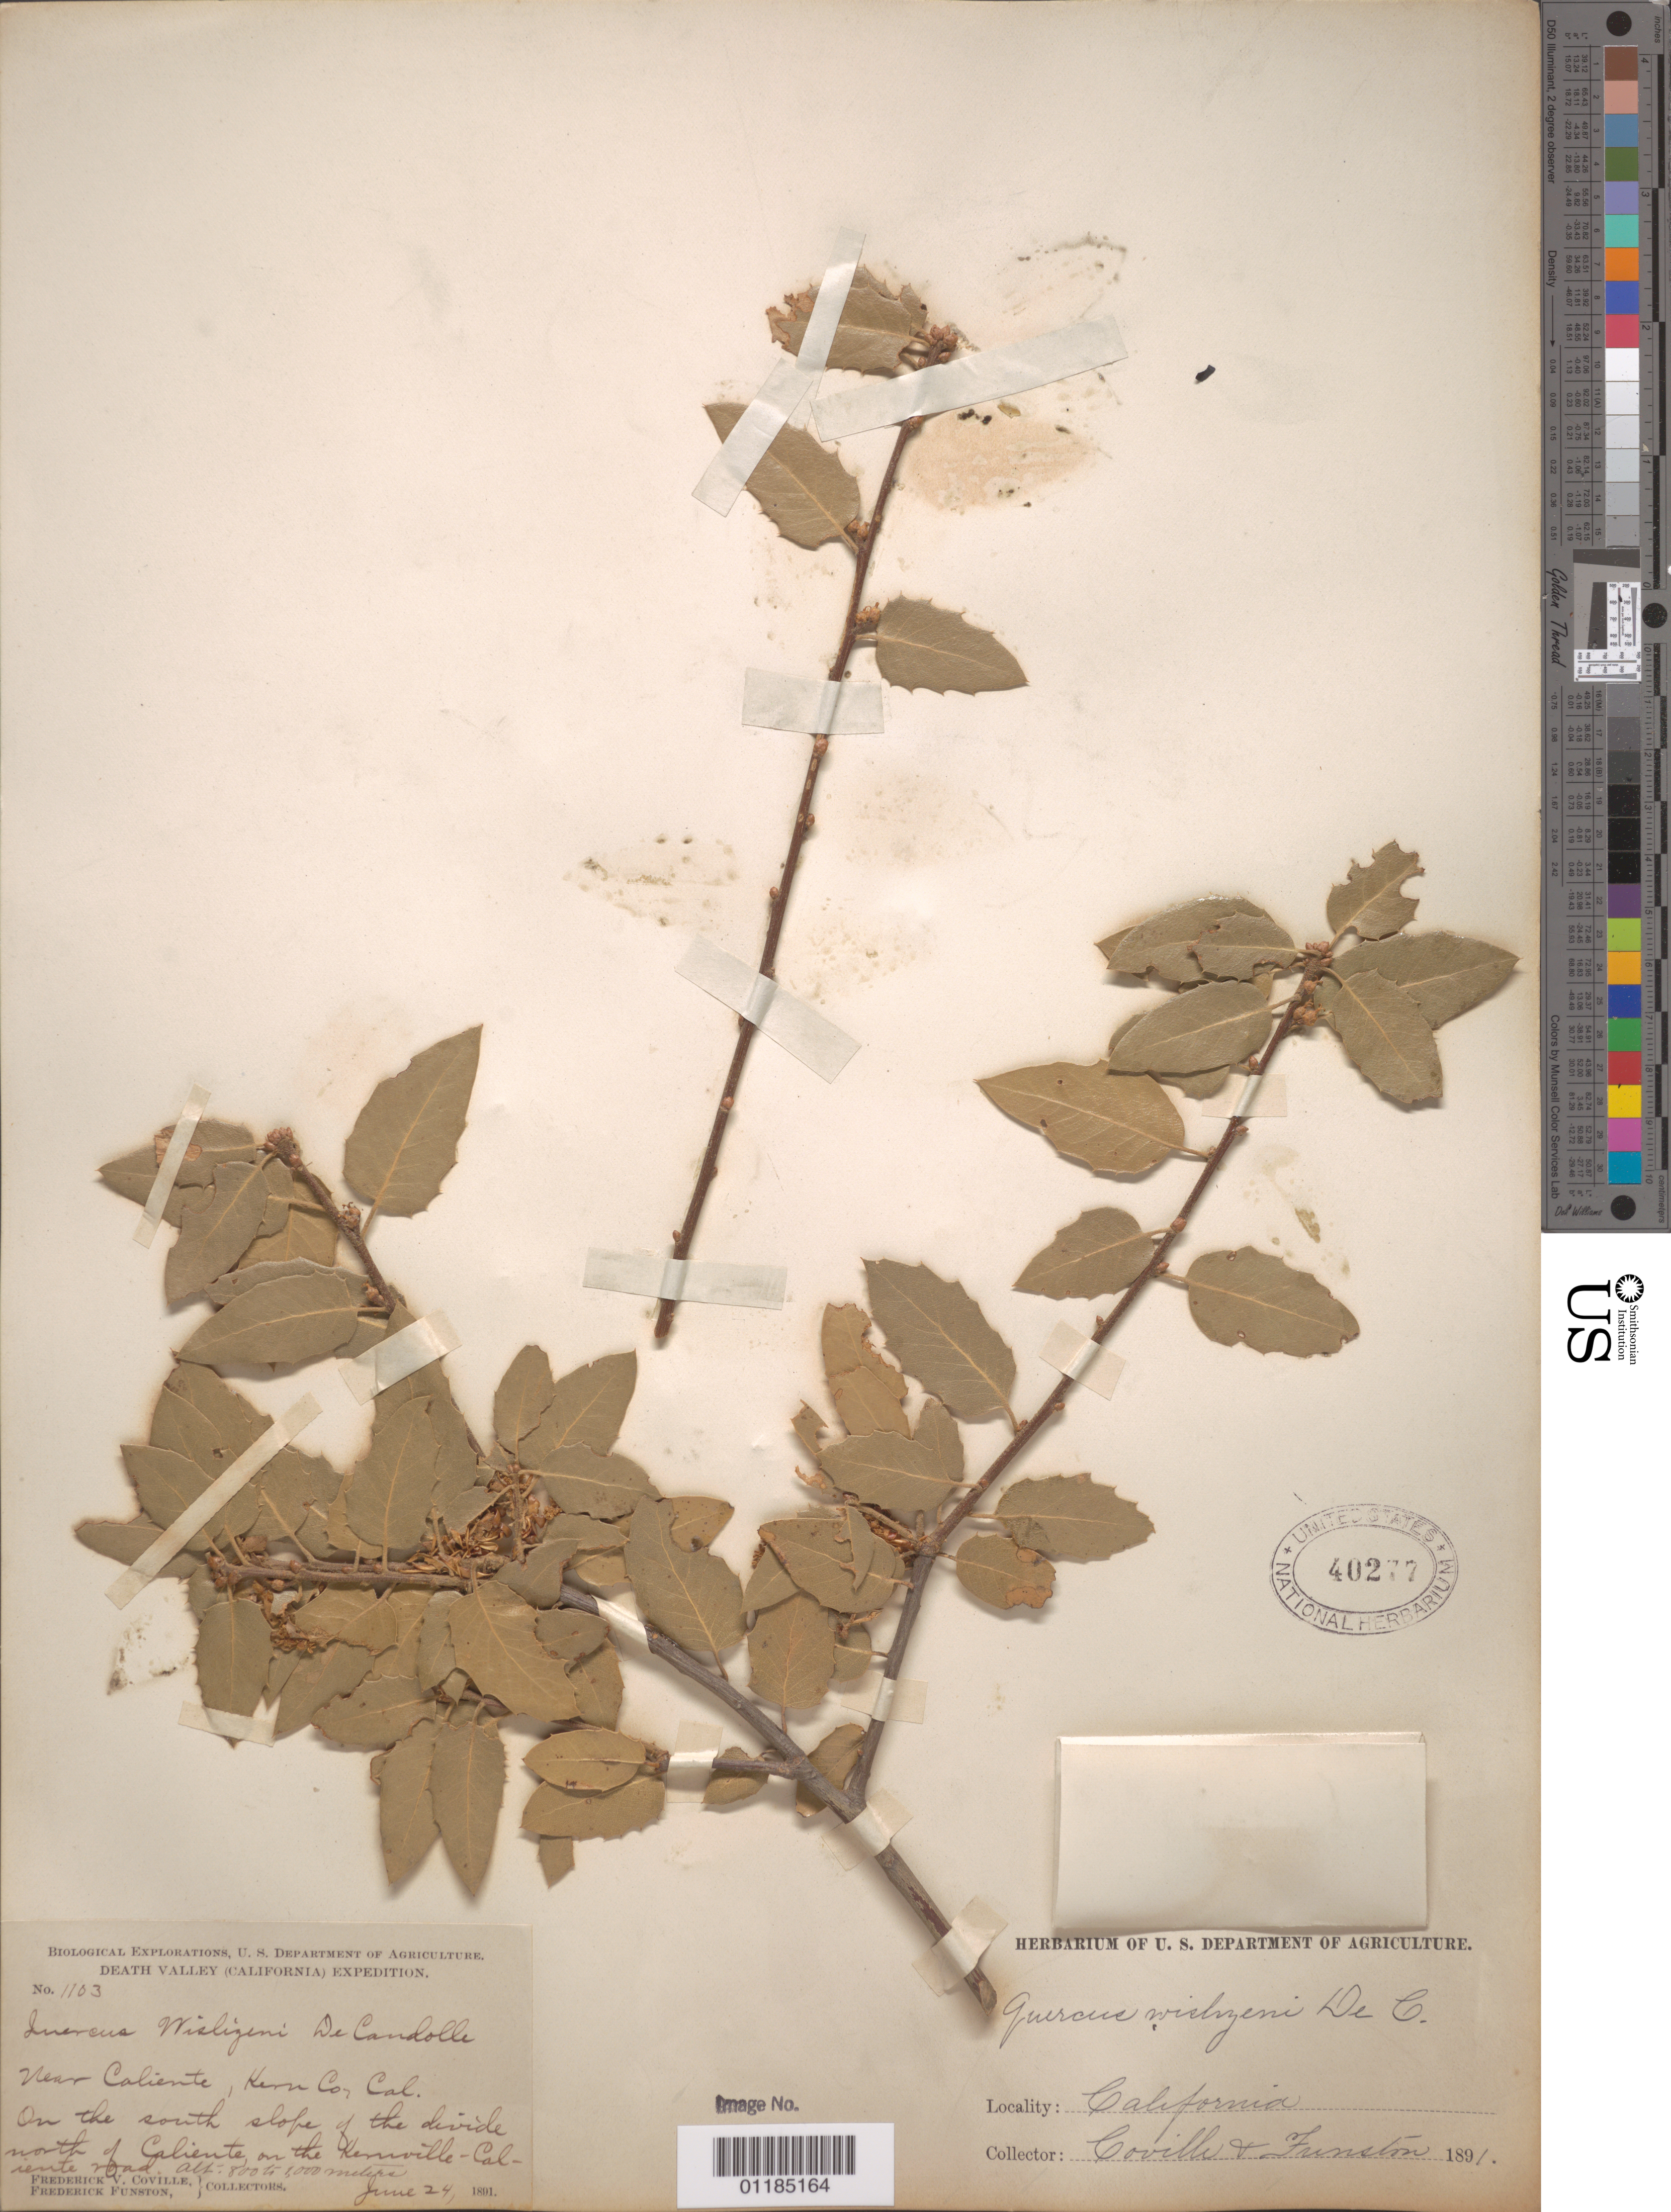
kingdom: Plantae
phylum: Tracheophyta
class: Magnoliopsida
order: Fagales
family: Fagaceae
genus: Quercus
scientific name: Quercus wislizeni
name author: A. DC.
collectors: F. V. Coville & F. Funston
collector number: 1103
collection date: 1891-06-24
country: United States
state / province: California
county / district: Kern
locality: On the south slope of the divide north of Caliente, on the Kernville -Caliente road.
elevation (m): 800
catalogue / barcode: US 40277